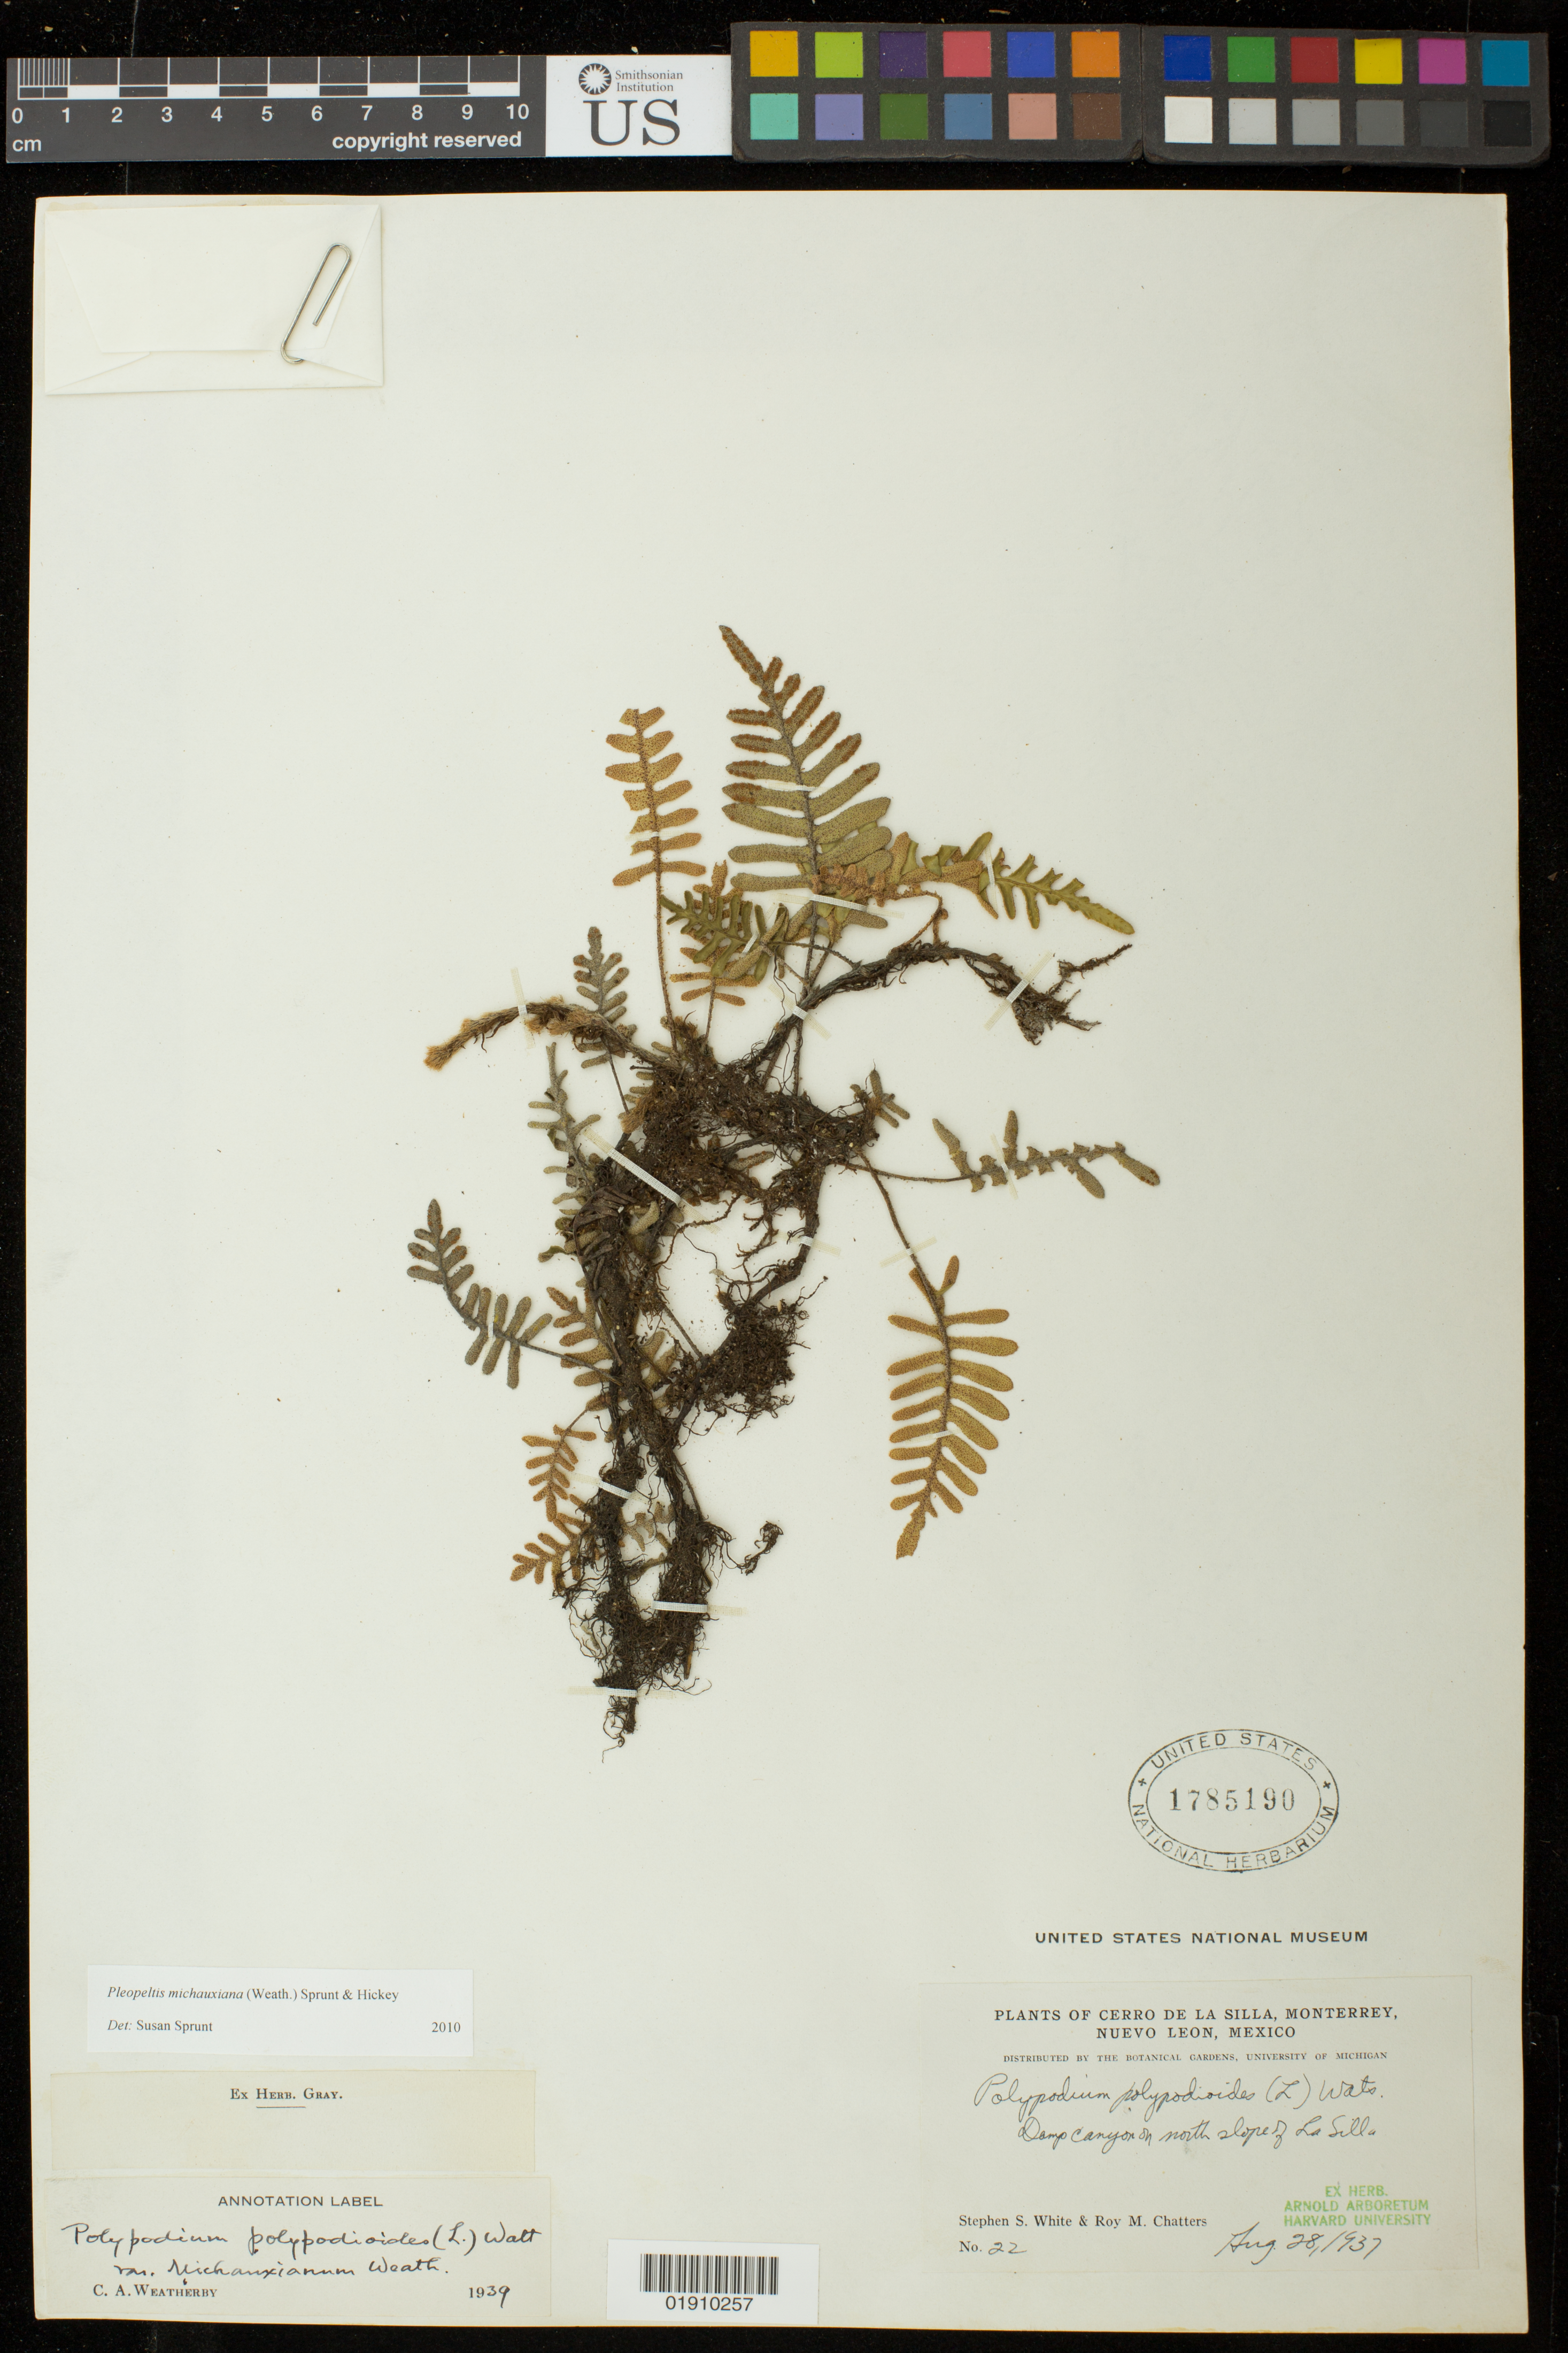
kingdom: Plantae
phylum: Tracheophyta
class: Polypodiopsida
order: Polypodiales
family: Polypodiaceae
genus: Pleopeltis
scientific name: Pleopeltis michauxiana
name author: (Weath.) Hickey & Sprunt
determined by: Sprunt, S. V.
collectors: S. S. White & R. Chatters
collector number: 22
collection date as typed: Aug. 28, 1937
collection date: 1937-08-28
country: Mexico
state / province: Nuevo León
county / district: Monterrey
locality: Cerro de la Silla, Monterrey, Nuevo León, Mexico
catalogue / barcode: US 1785190